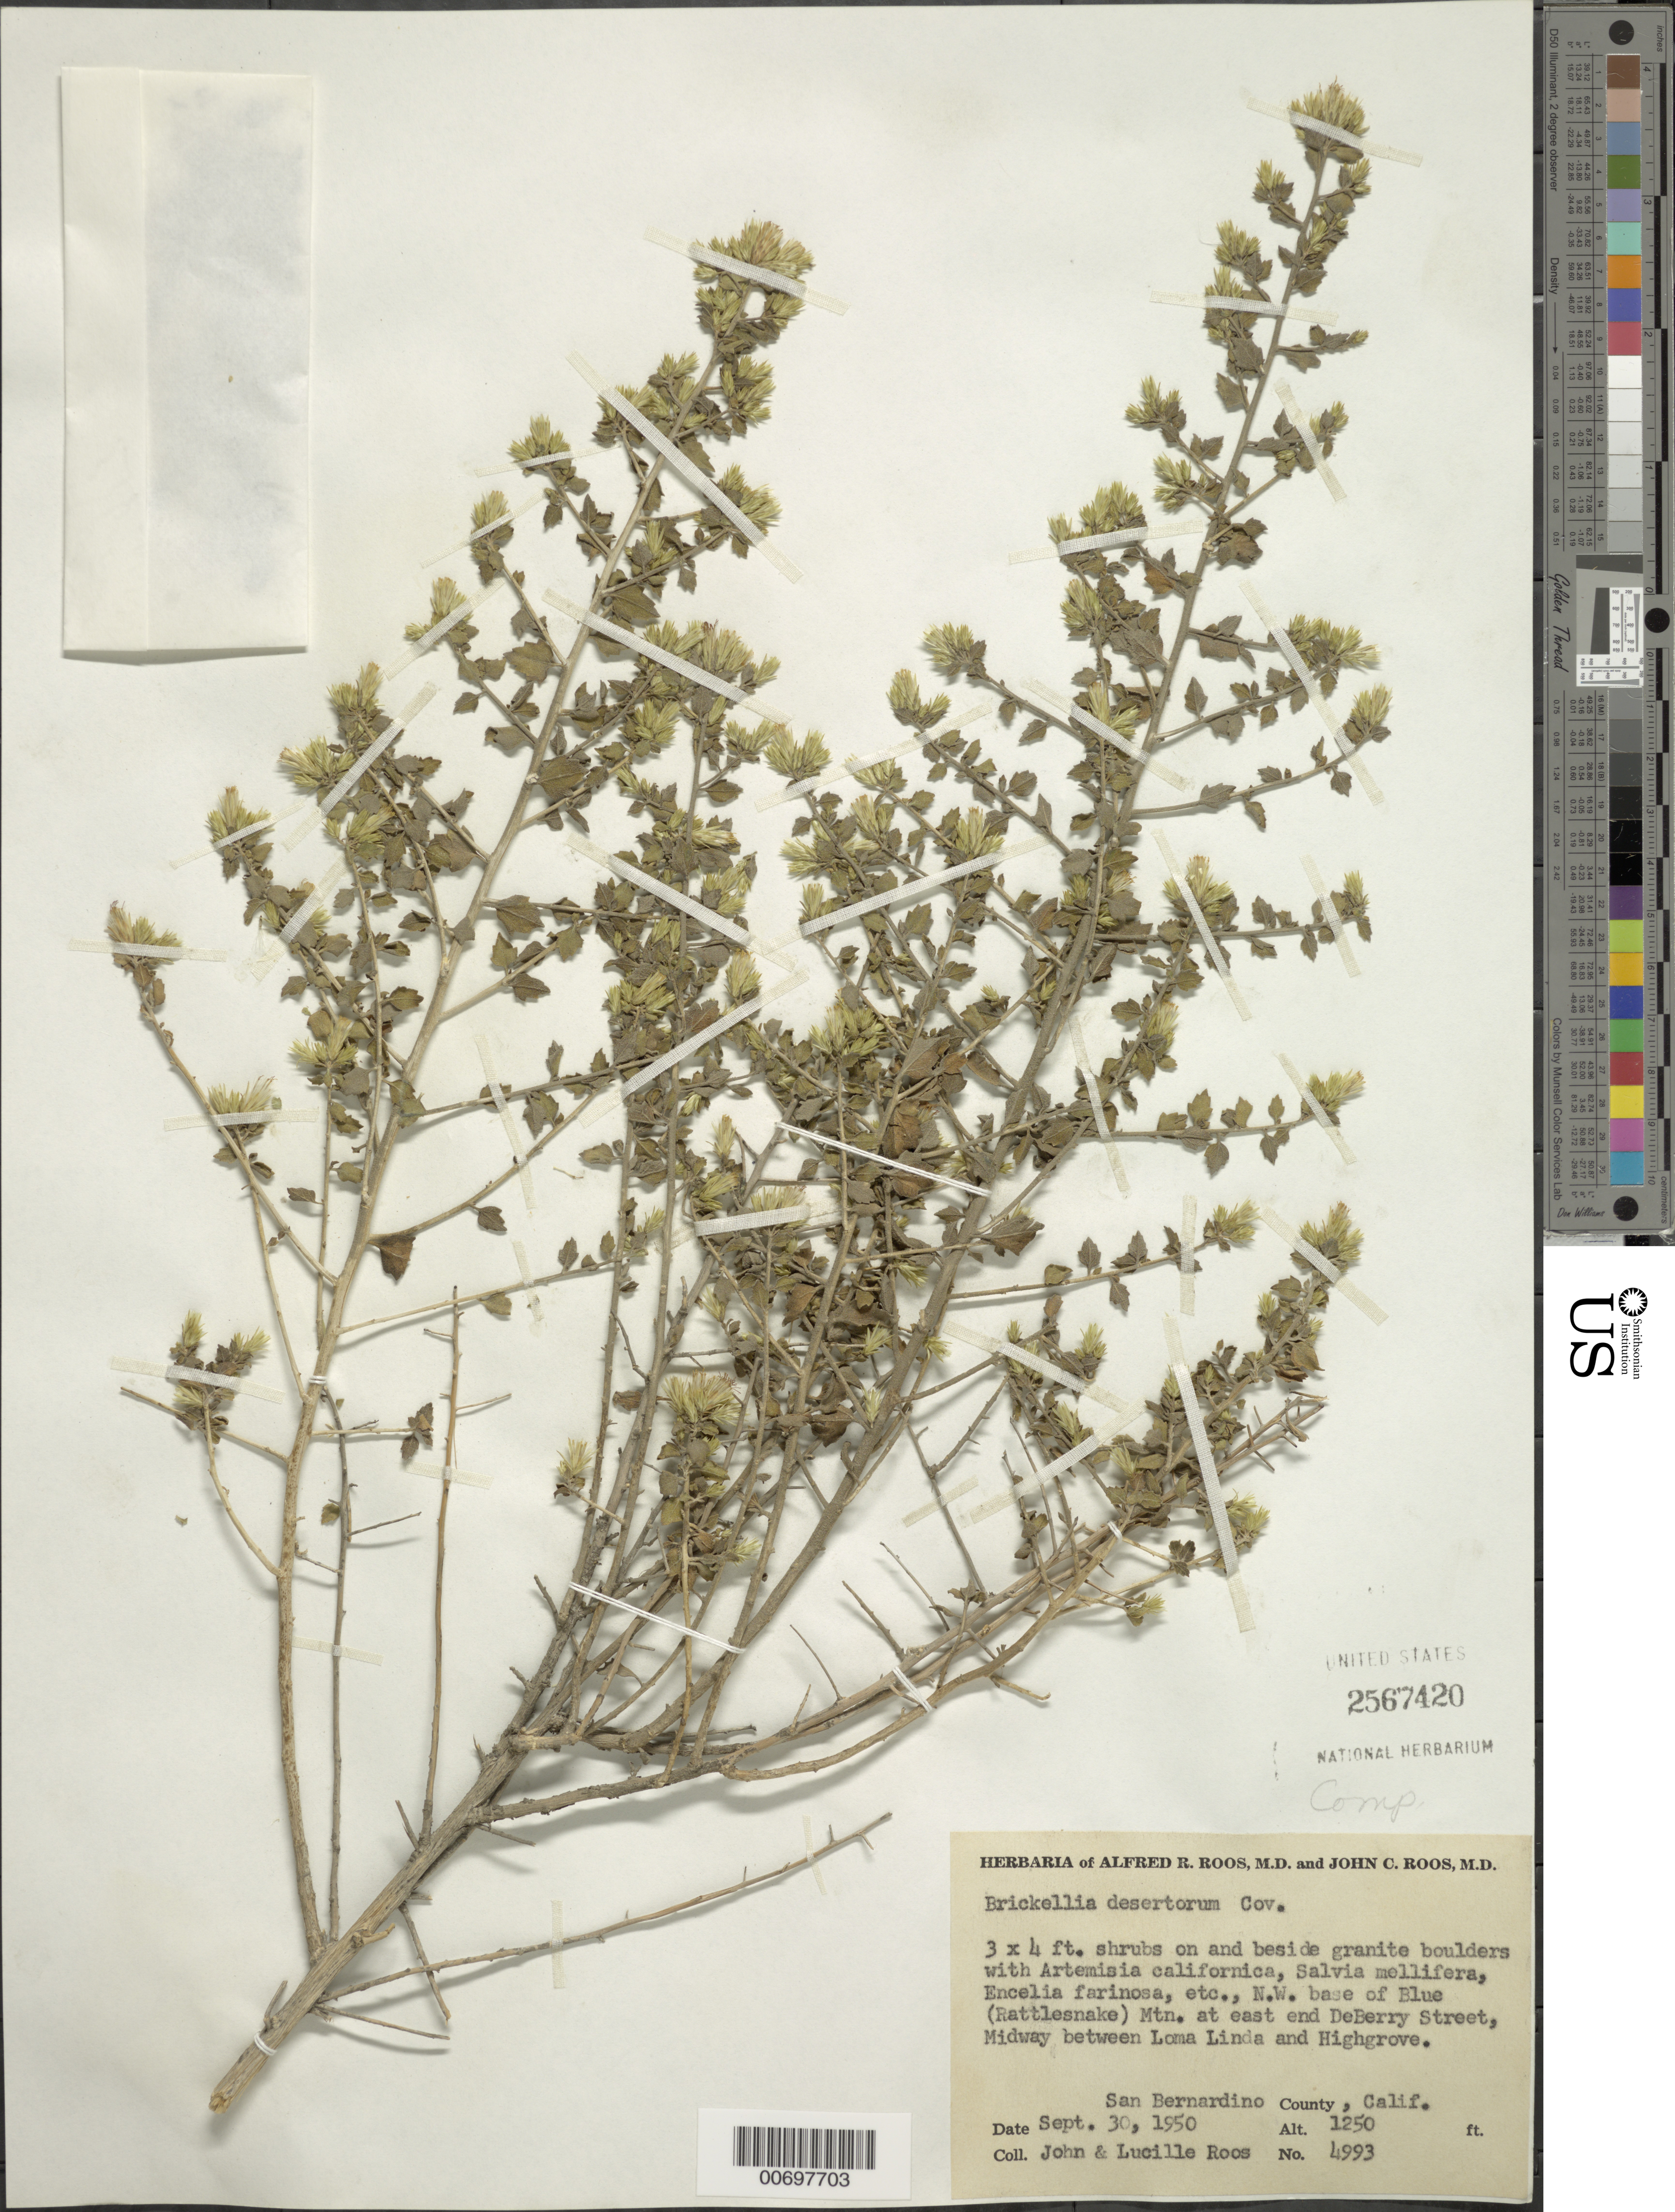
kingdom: Plantae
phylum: Tracheophyta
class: Magnoliopsida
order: Asterales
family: Asteraceae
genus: Brickellia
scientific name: Brickellia desertorum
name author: Coville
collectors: J. C. Roos & L. Roos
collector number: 4993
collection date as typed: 30 Sep 1950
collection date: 1950-09-30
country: United States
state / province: California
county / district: San Bernardino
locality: N.W. base of Blue (Rattlesnake) Mtn. At east end DeBerry Street, Midway between Loma Linda and Highgrove.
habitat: On and beside granite boulders with Artemisia californica, Salvia mellifera, Encelia farinosa, etc.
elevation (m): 381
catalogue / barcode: US 2567420